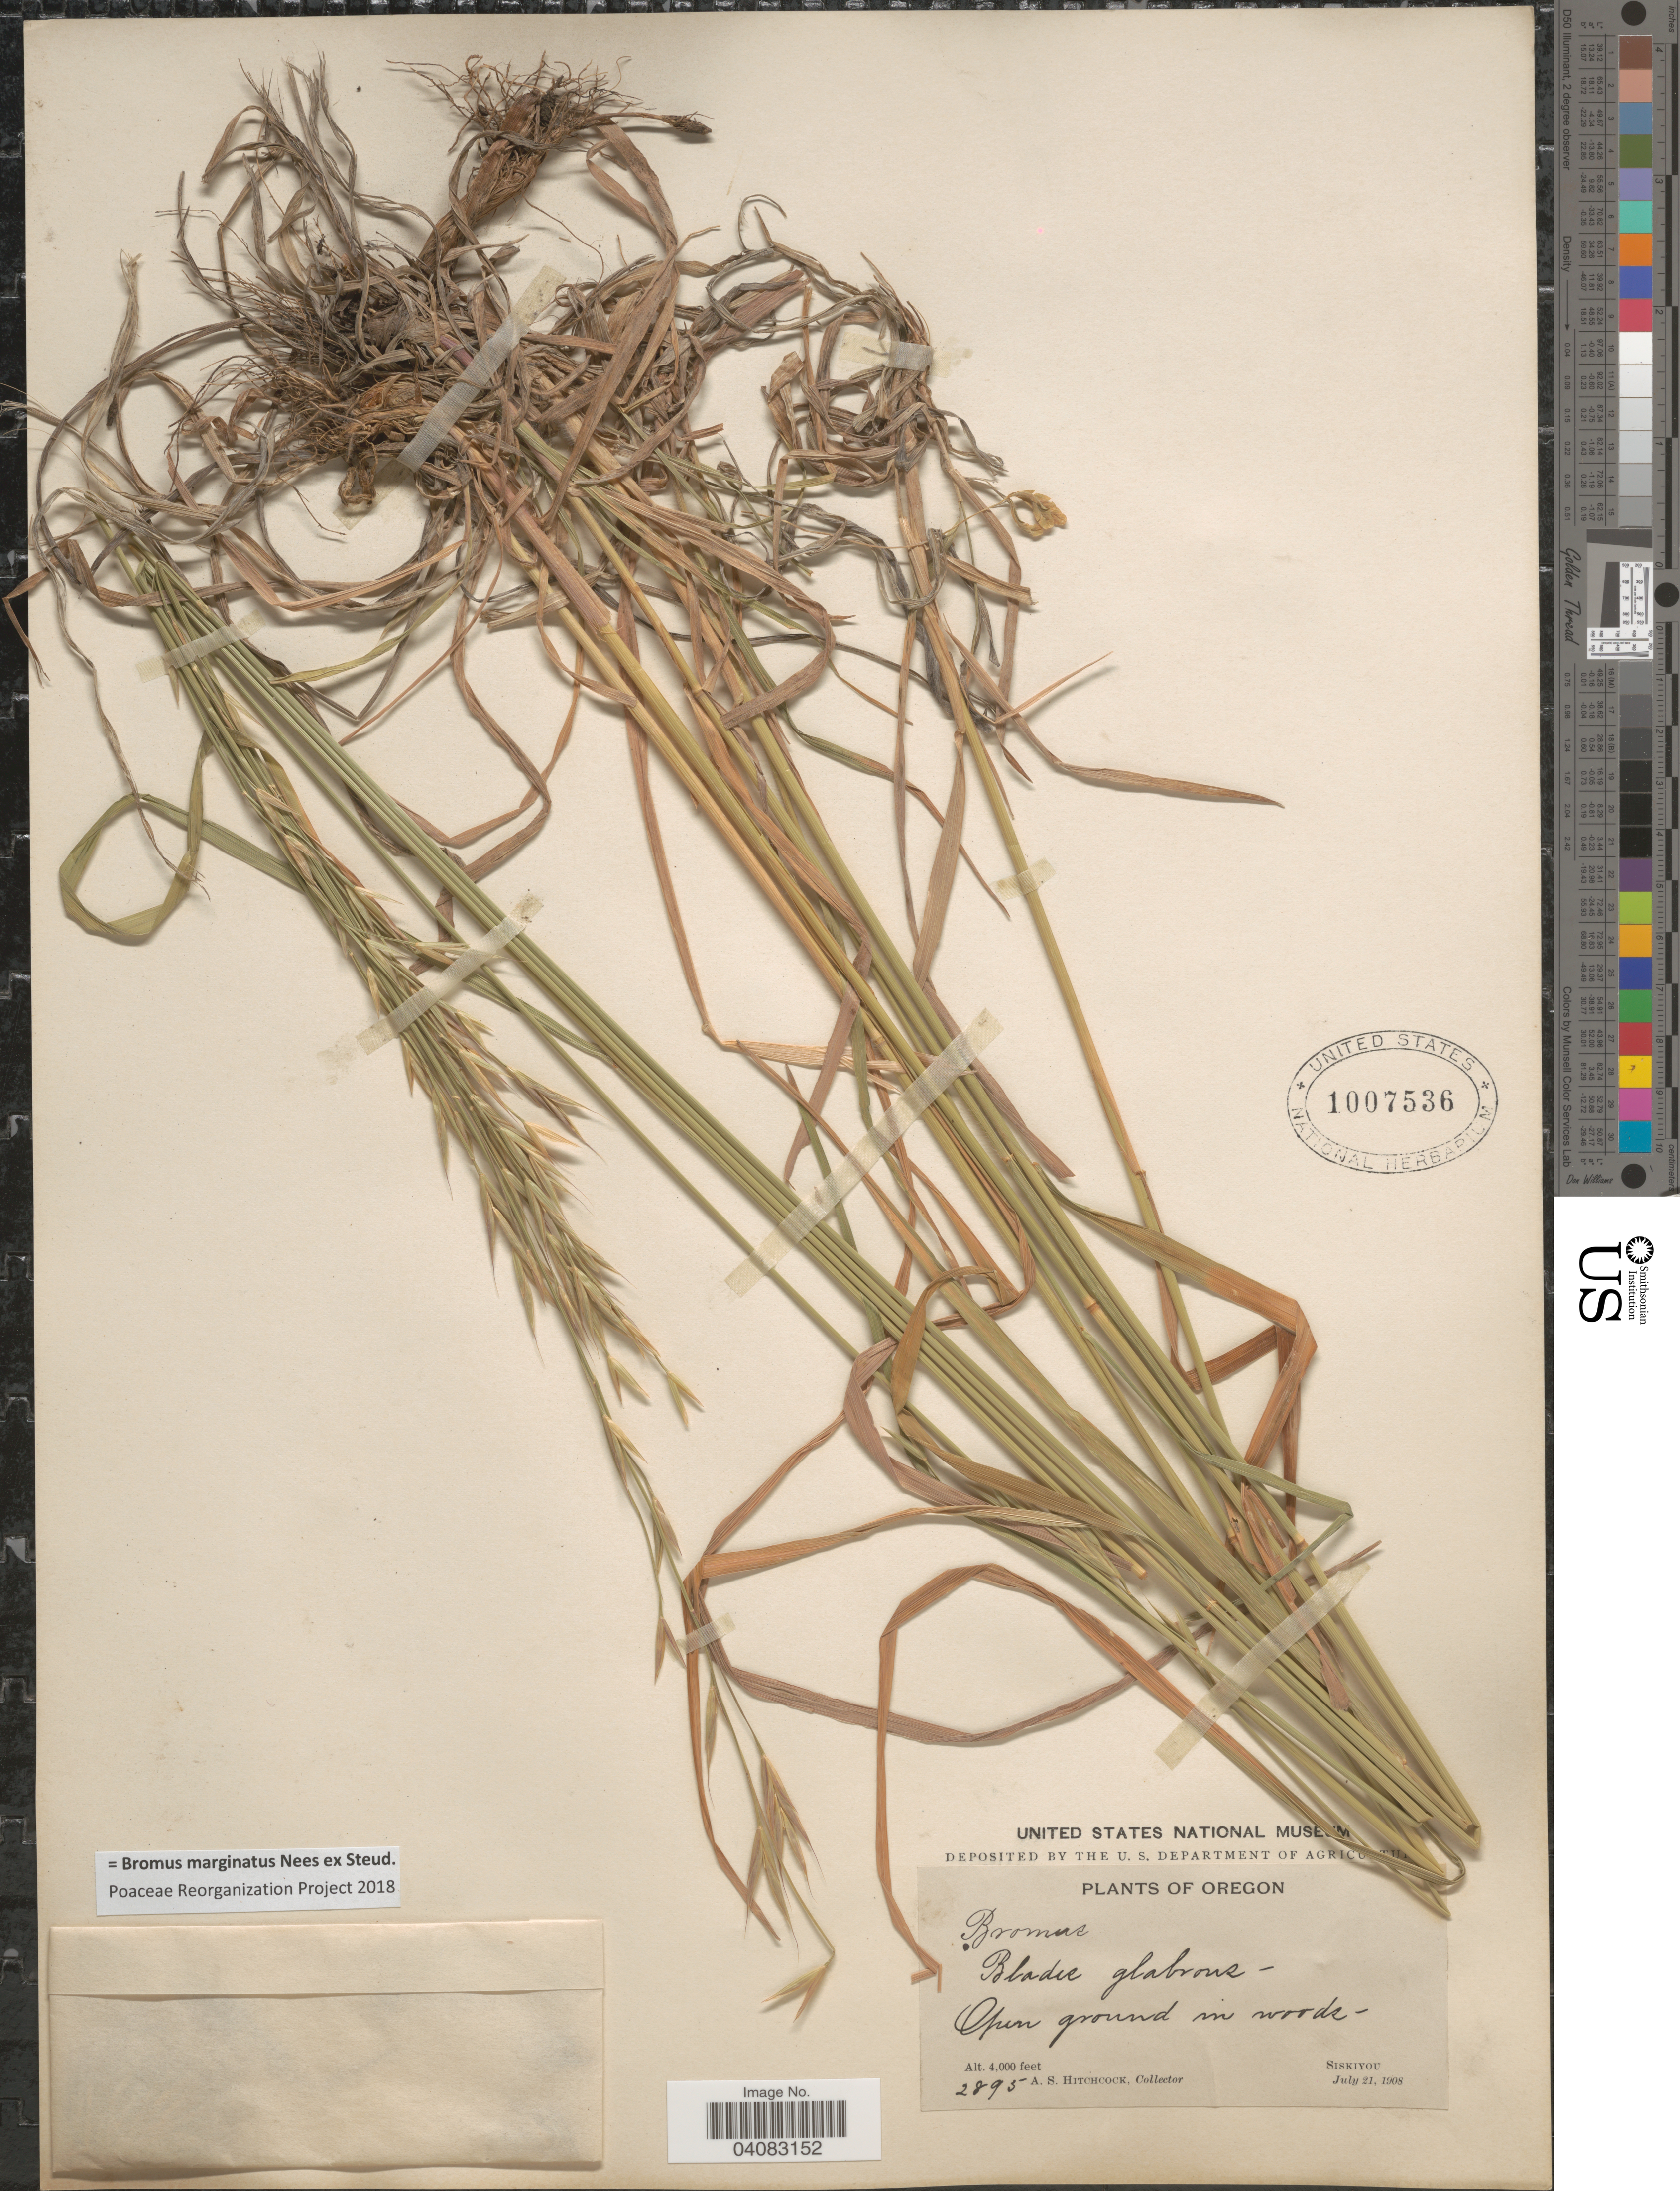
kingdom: Plantae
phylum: Tracheophyta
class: Liliopsida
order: Poales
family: Poaceae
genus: Bromus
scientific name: Bromus marginatus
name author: Nees ex Steud.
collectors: A. S. Hitchcock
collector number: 2895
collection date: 1908-07-21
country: United States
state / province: Oregon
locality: Siskiyou.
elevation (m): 1219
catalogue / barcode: US 1007536